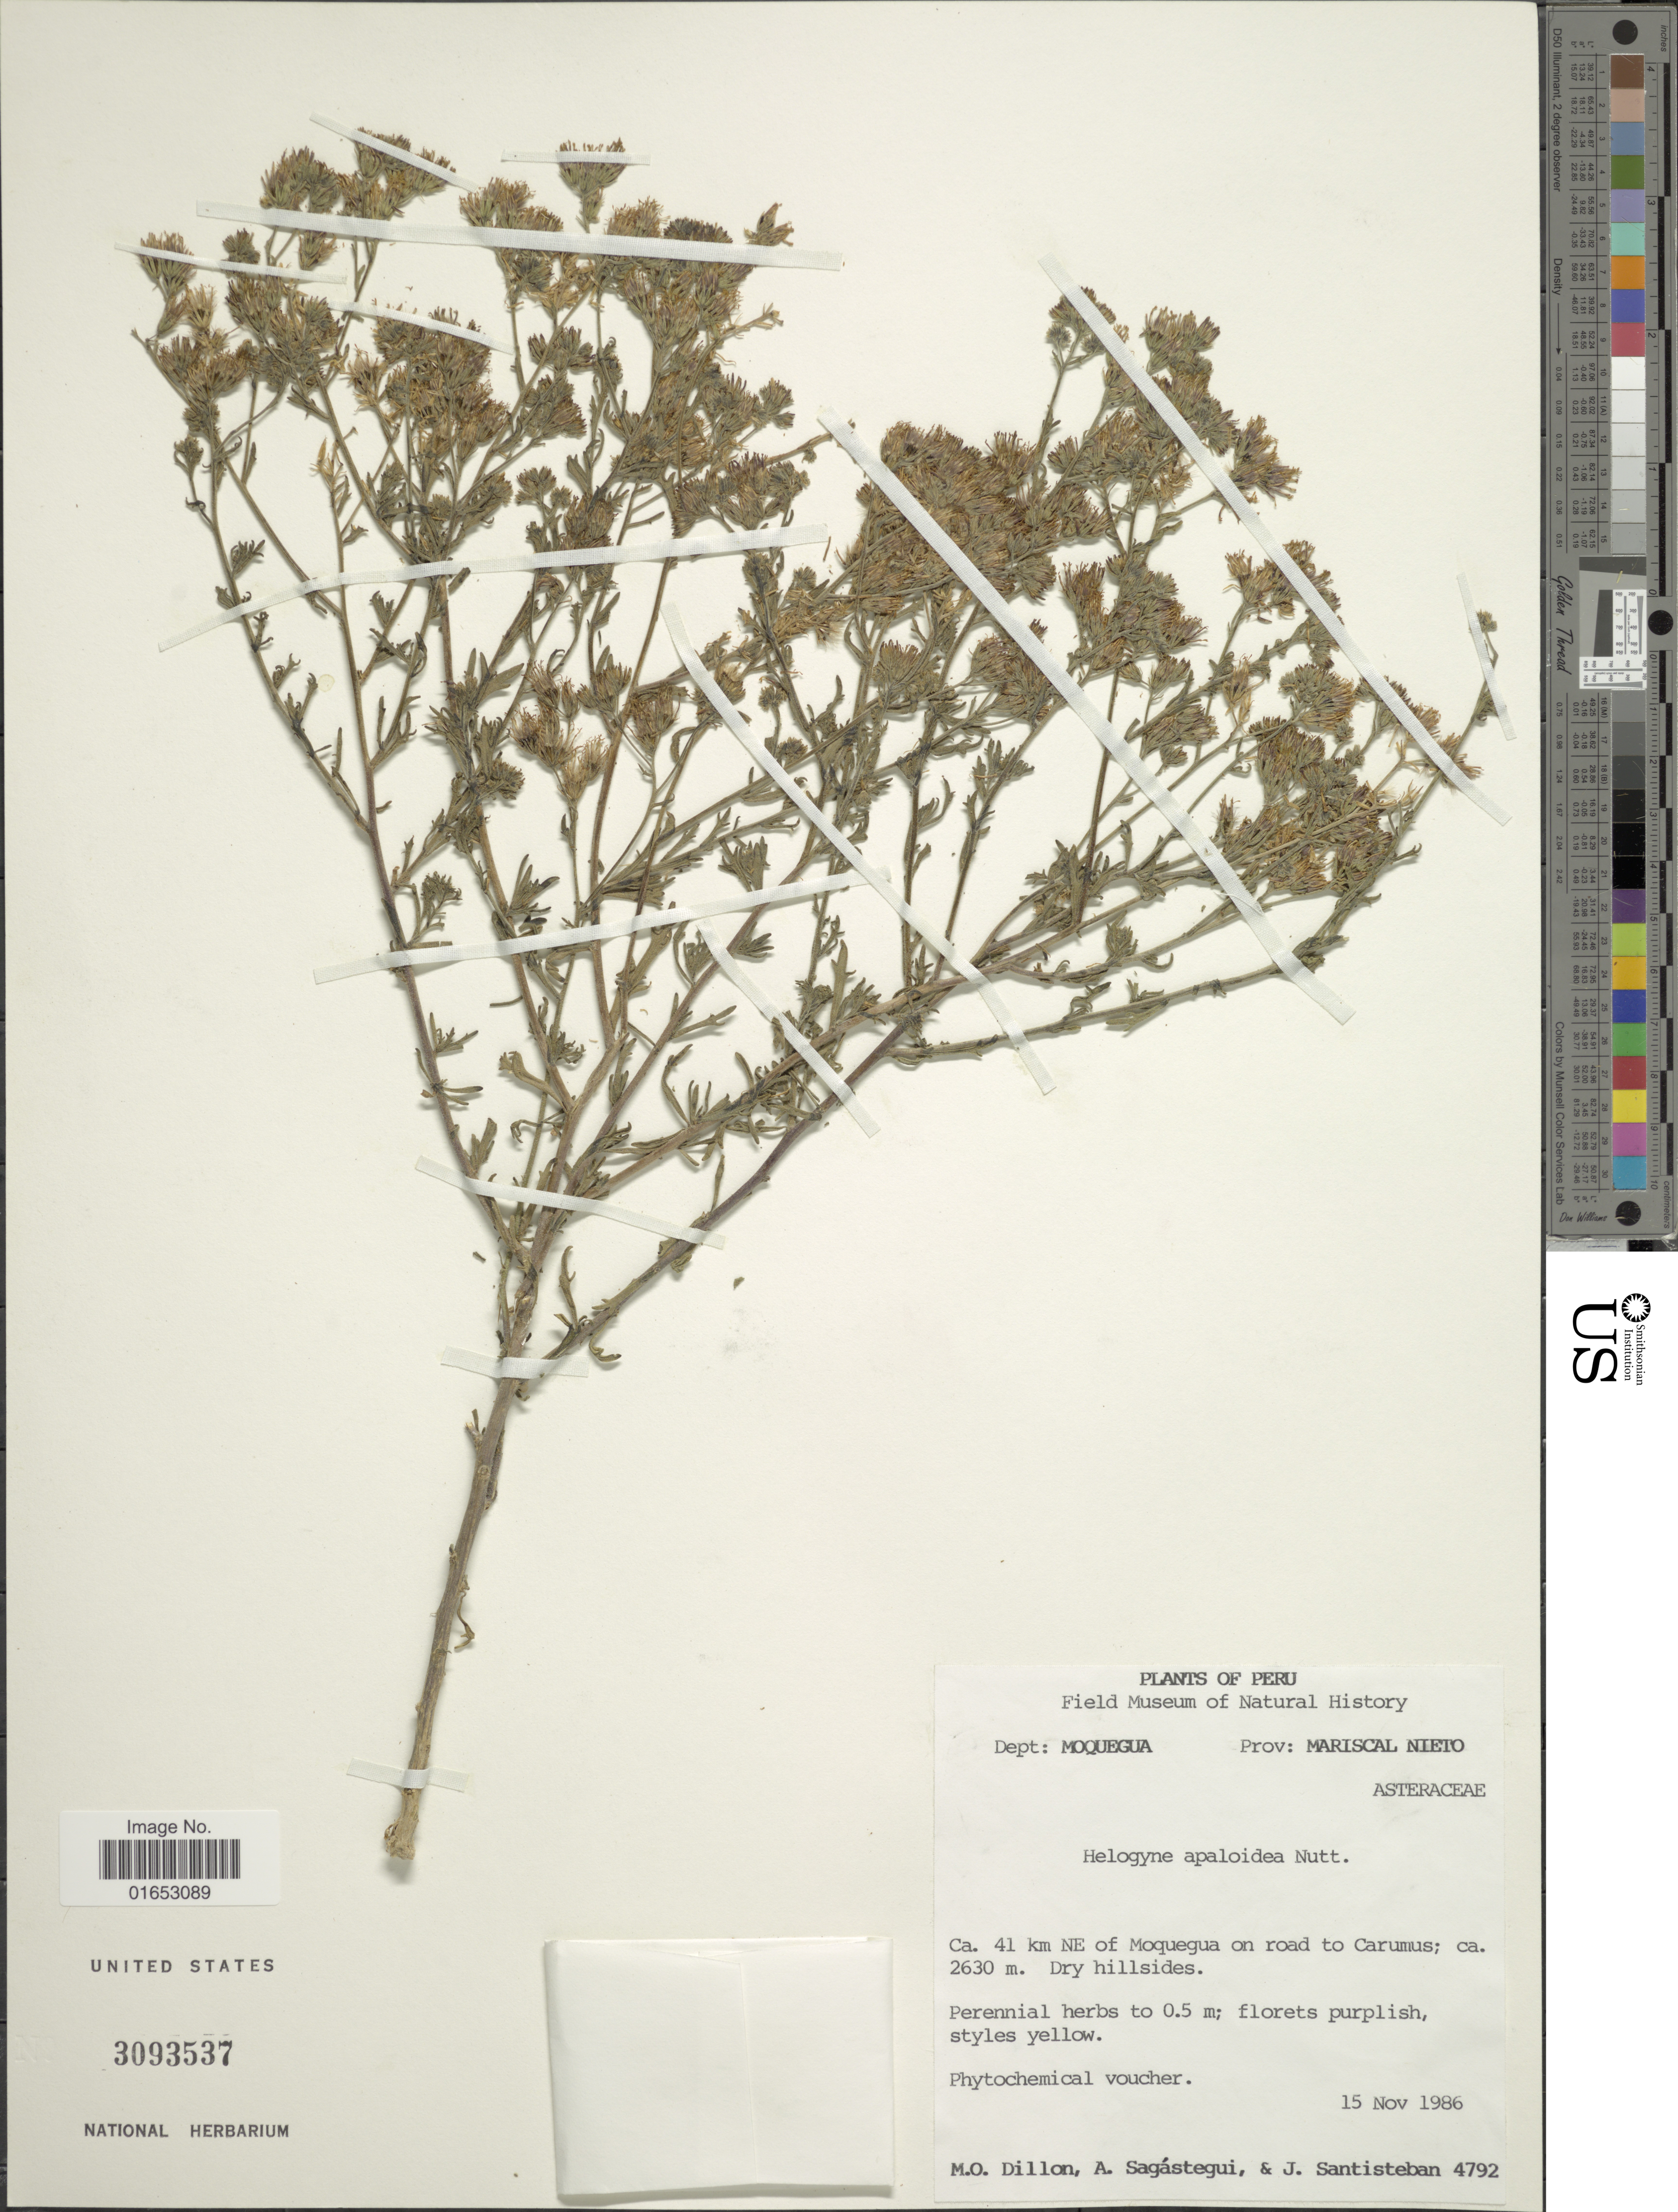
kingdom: Plantae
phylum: Tracheophyta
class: Magnoliopsida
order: Asterales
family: Asteraceae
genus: Helogyne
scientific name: Helogyne apaloidea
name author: Nutt.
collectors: M. O. Dillon, A. Sagástegui A. & J. Santisteban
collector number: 4792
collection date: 1986-11-15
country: Peru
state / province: Moquegua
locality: Prov. Mariscal NIeto, Ca. 41 km NE of Moquegua on road to Carumus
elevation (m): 2630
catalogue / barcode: US 3083537